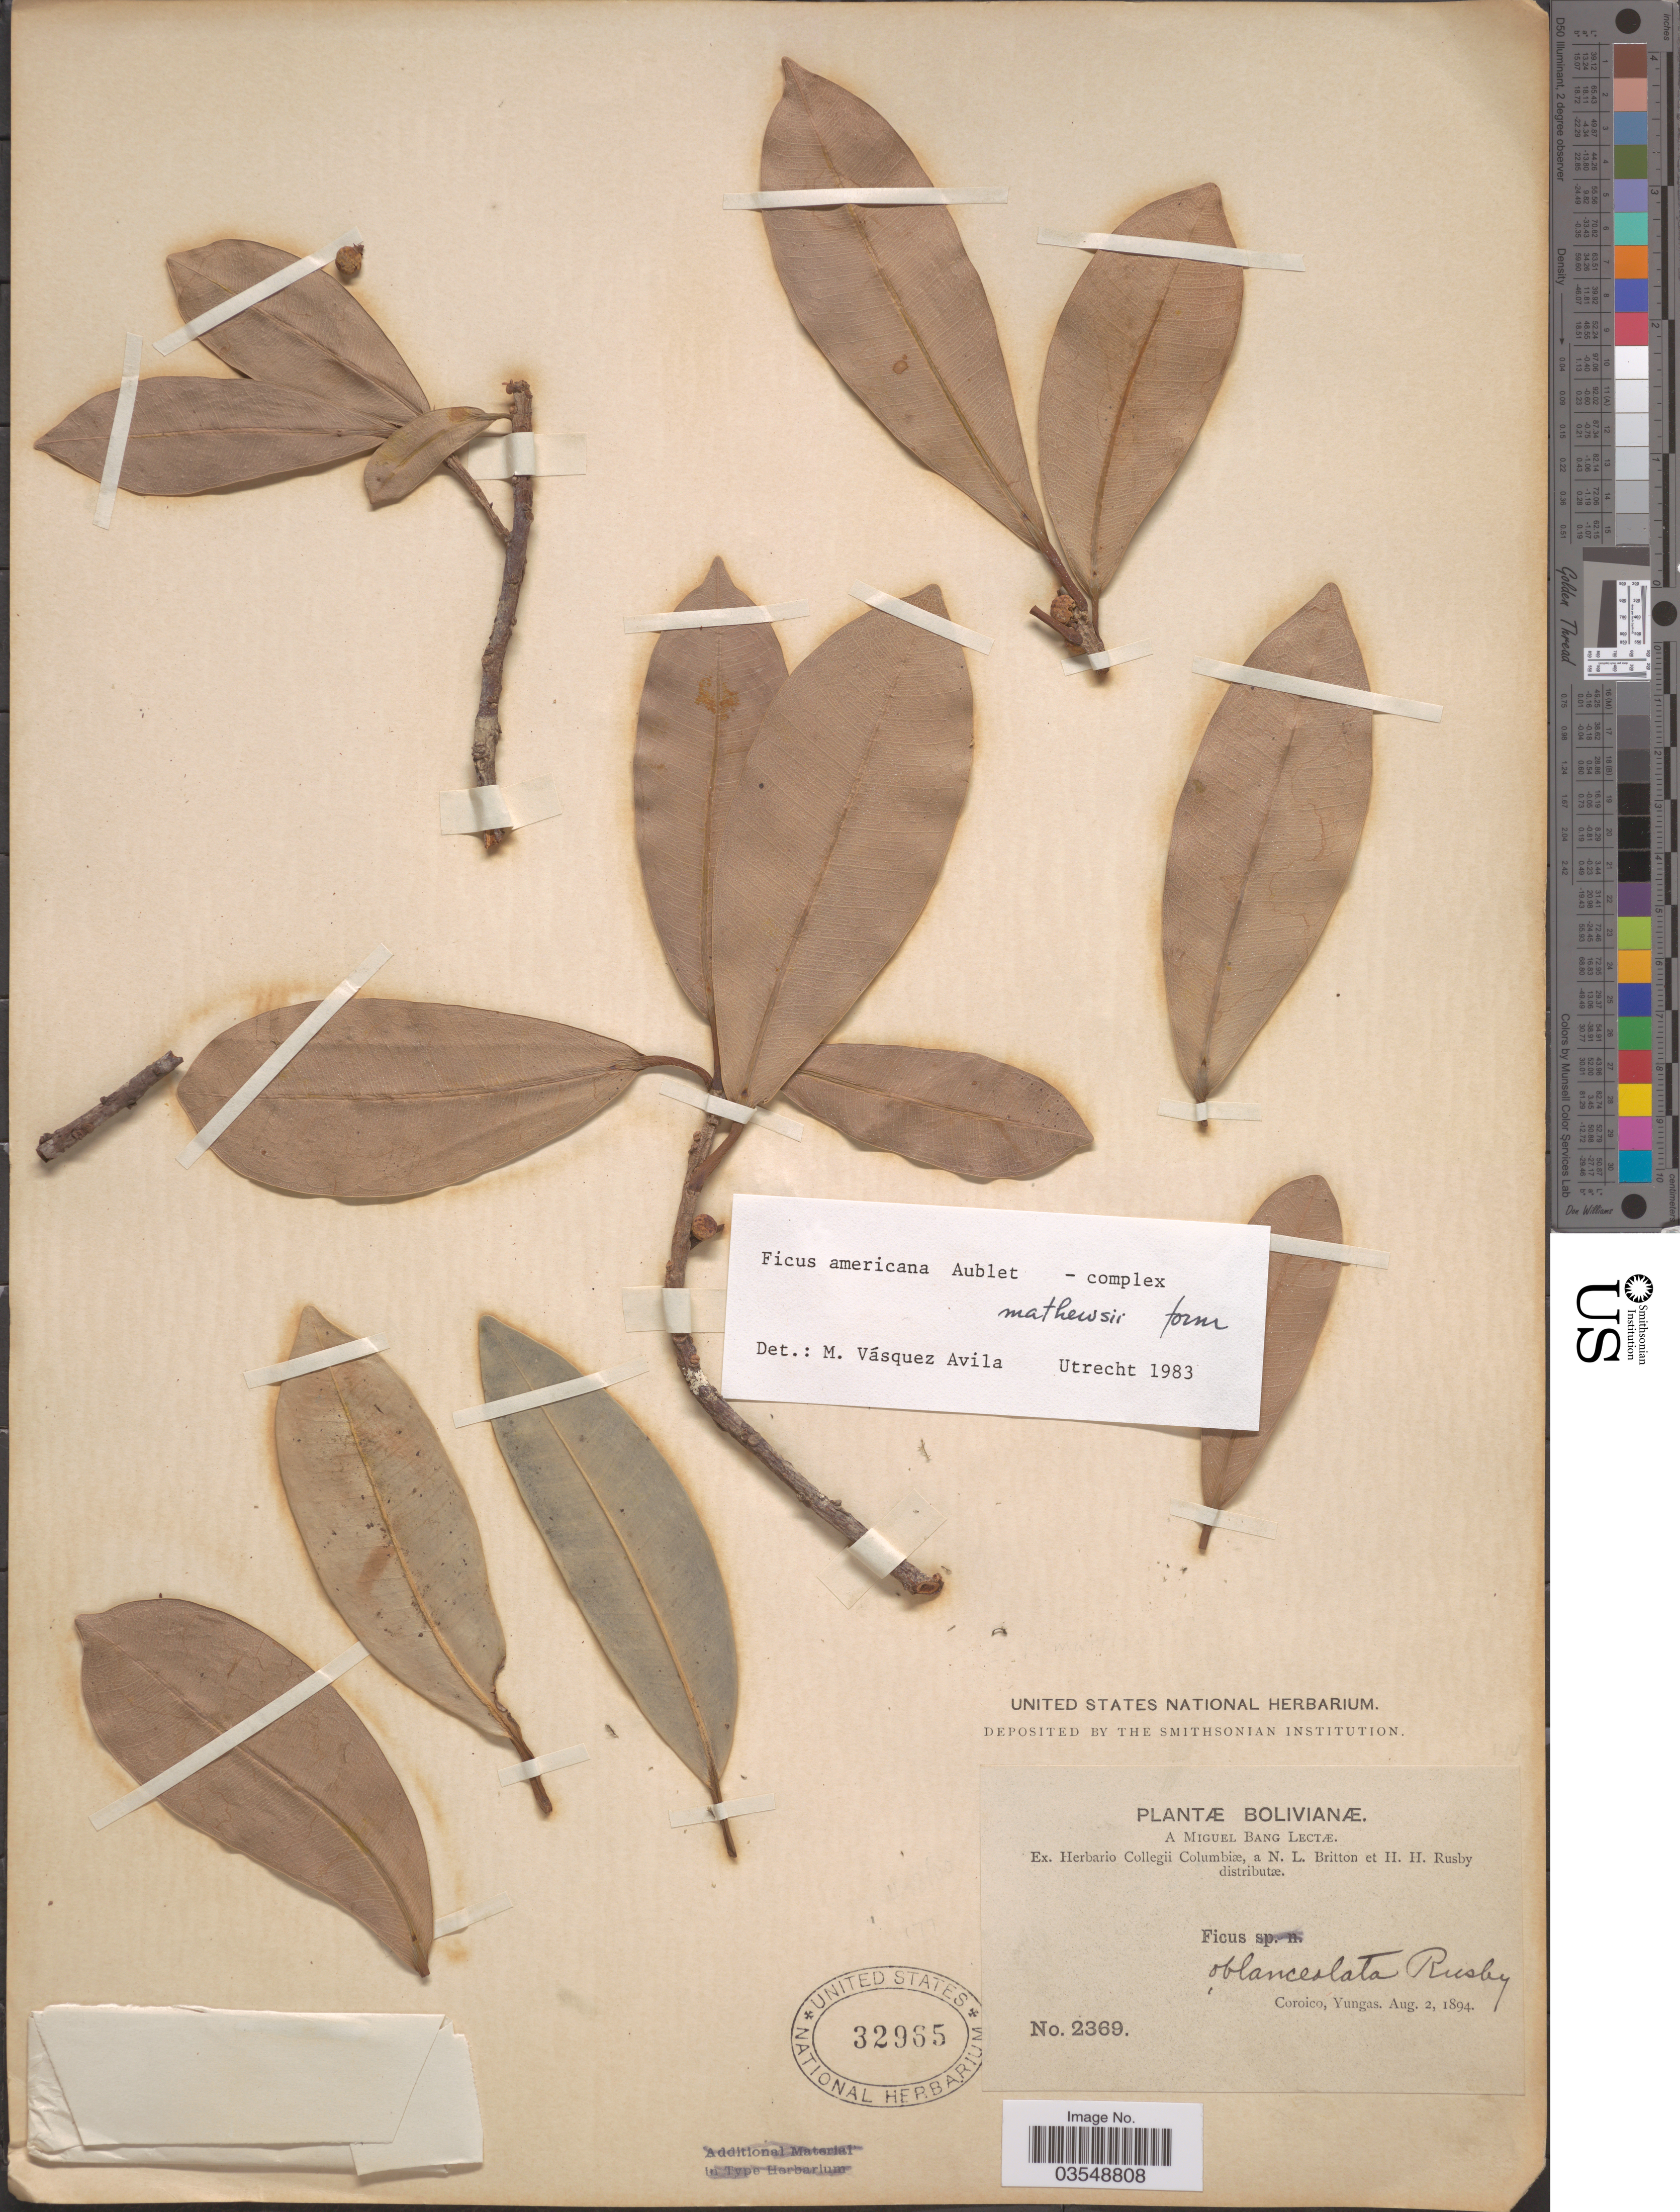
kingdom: Plantae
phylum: Tracheophyta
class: Magnoliopsida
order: Rosales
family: Moraceae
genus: Ficus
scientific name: Ficus mathewsii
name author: (Miq.) Miq.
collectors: M. Bang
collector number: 2369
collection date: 1894-08-02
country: Bolivia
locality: Coroico, Yungas.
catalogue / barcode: US 32965